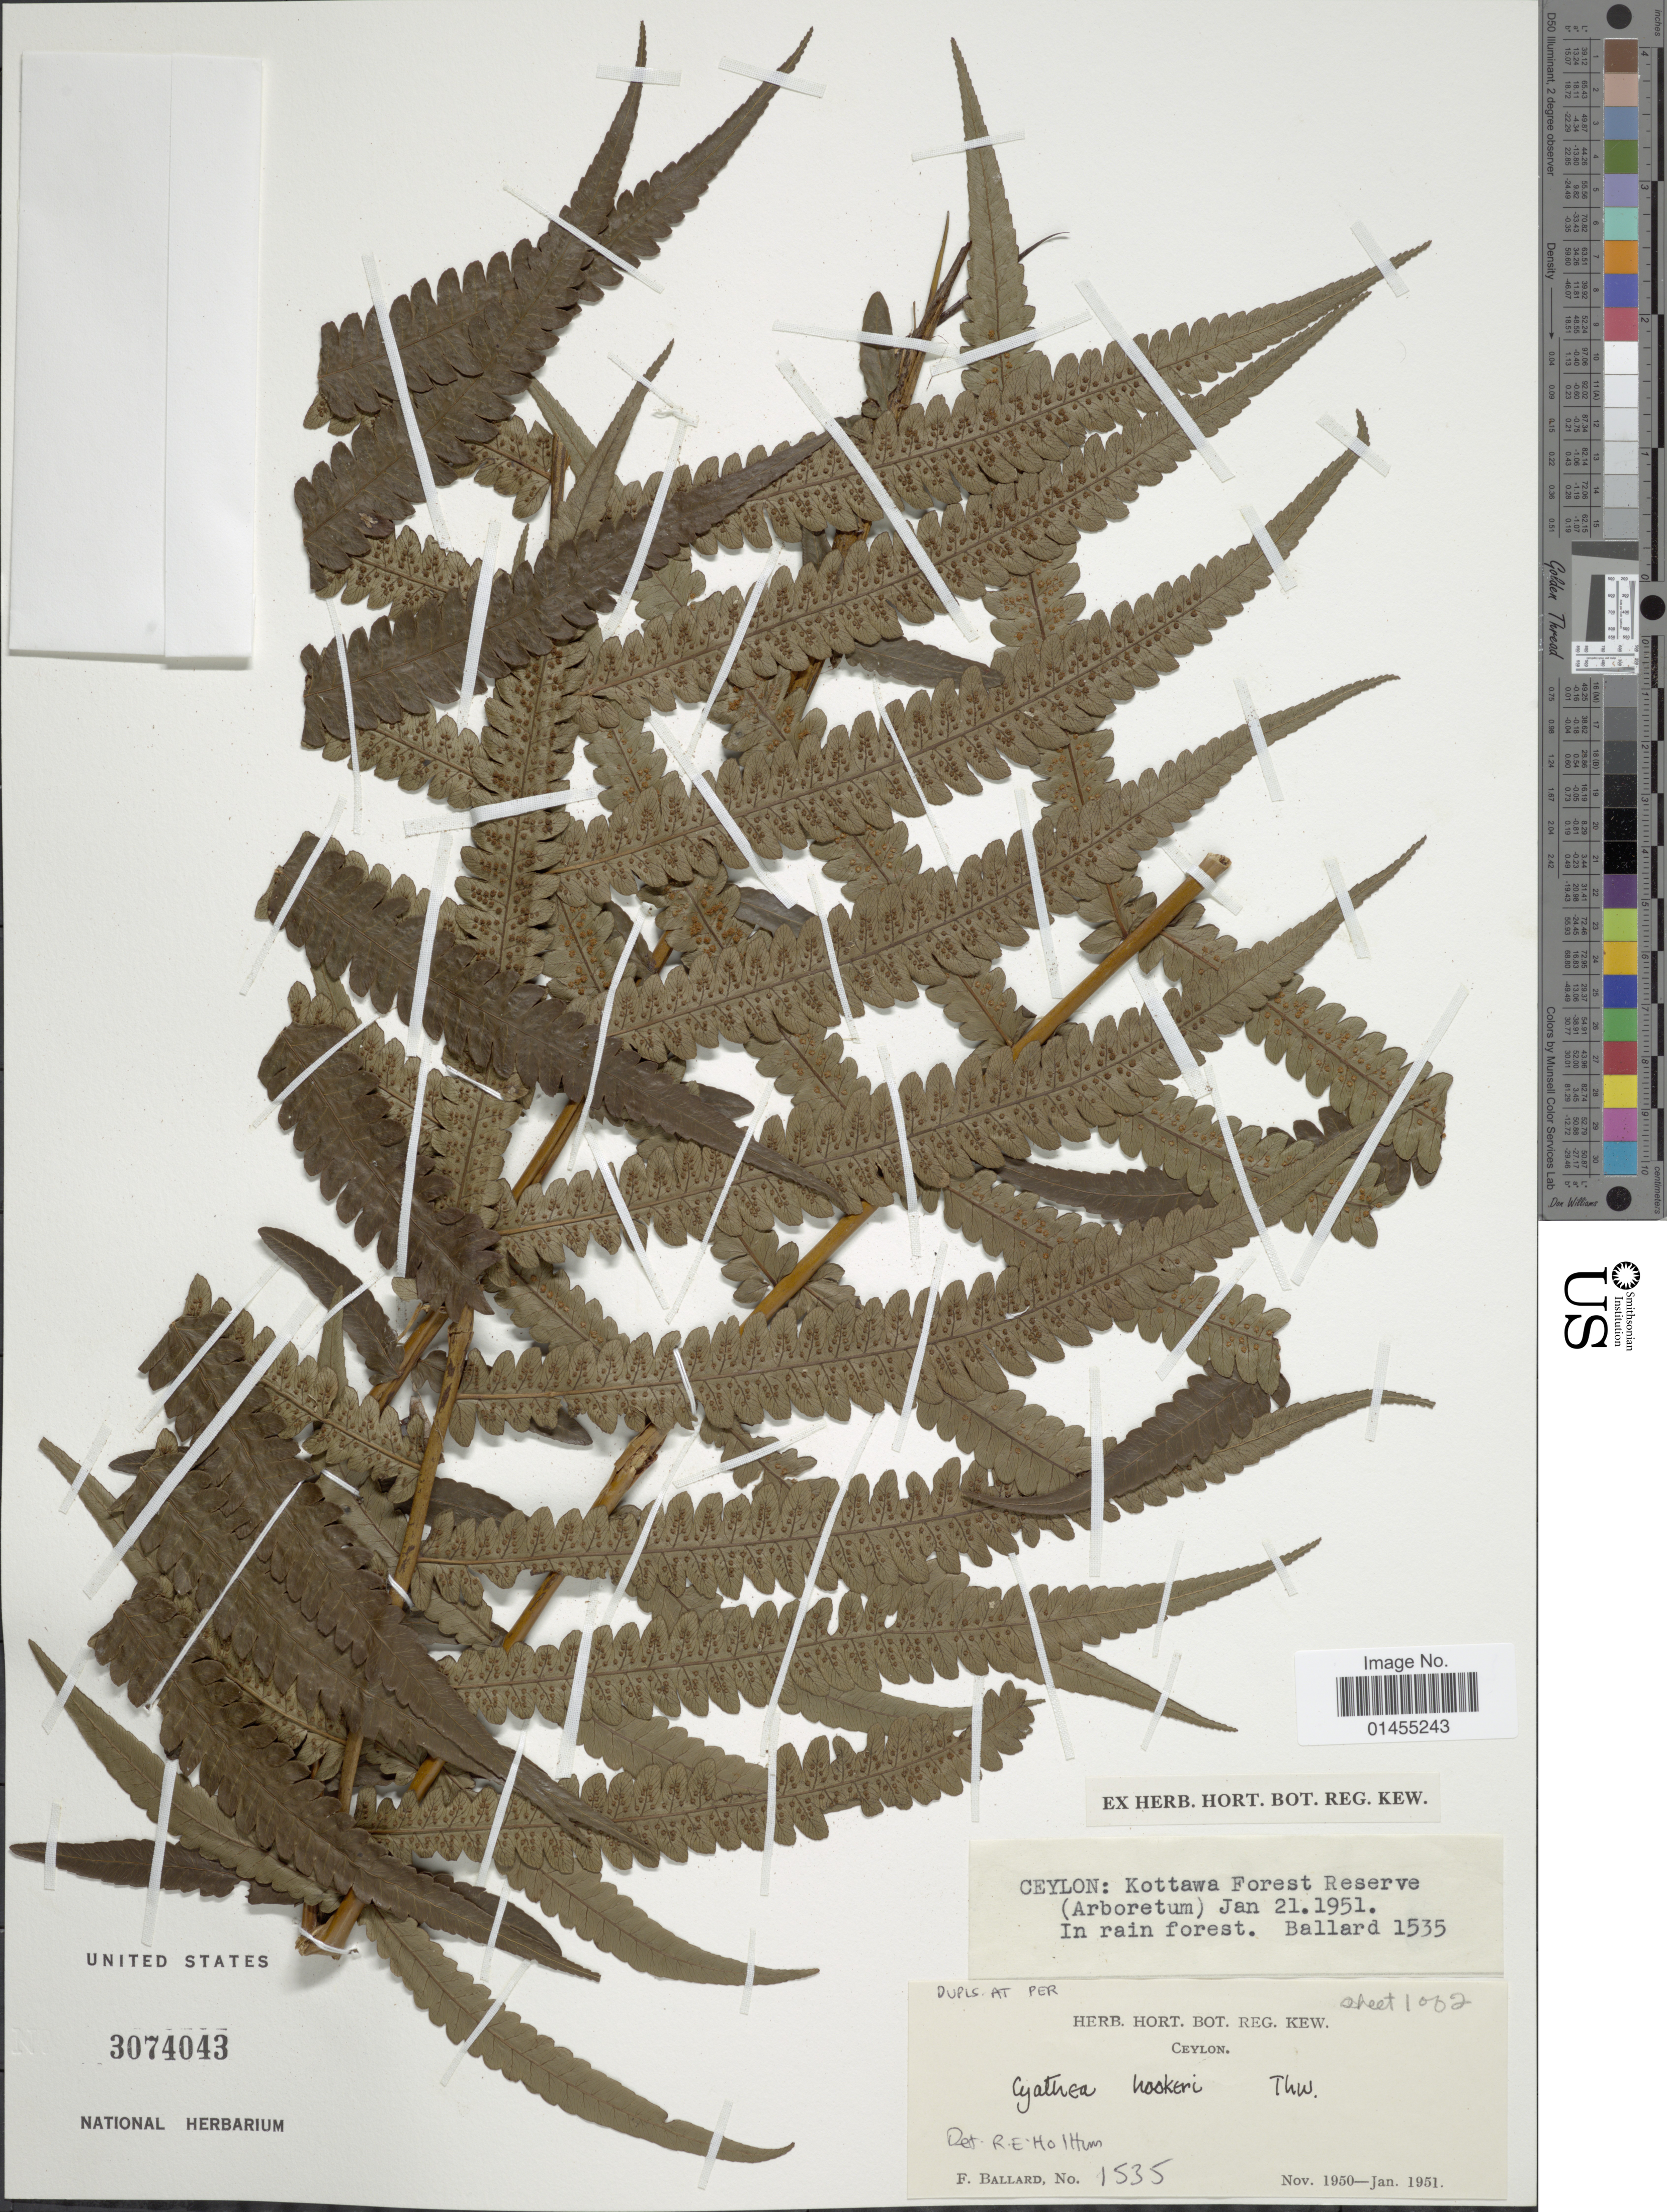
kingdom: Plantae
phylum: Tracheophyta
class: Polypodiopsida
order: Cyatheales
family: Cyatheaceae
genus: Alsophila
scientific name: Alsophila hookeri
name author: (Thwaites) R.M. Tryon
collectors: F. Ballard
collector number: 1535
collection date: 1951-01-21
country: Sri Lanka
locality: Ceylon: Kottawa Forest Reverve.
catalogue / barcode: US 3074043